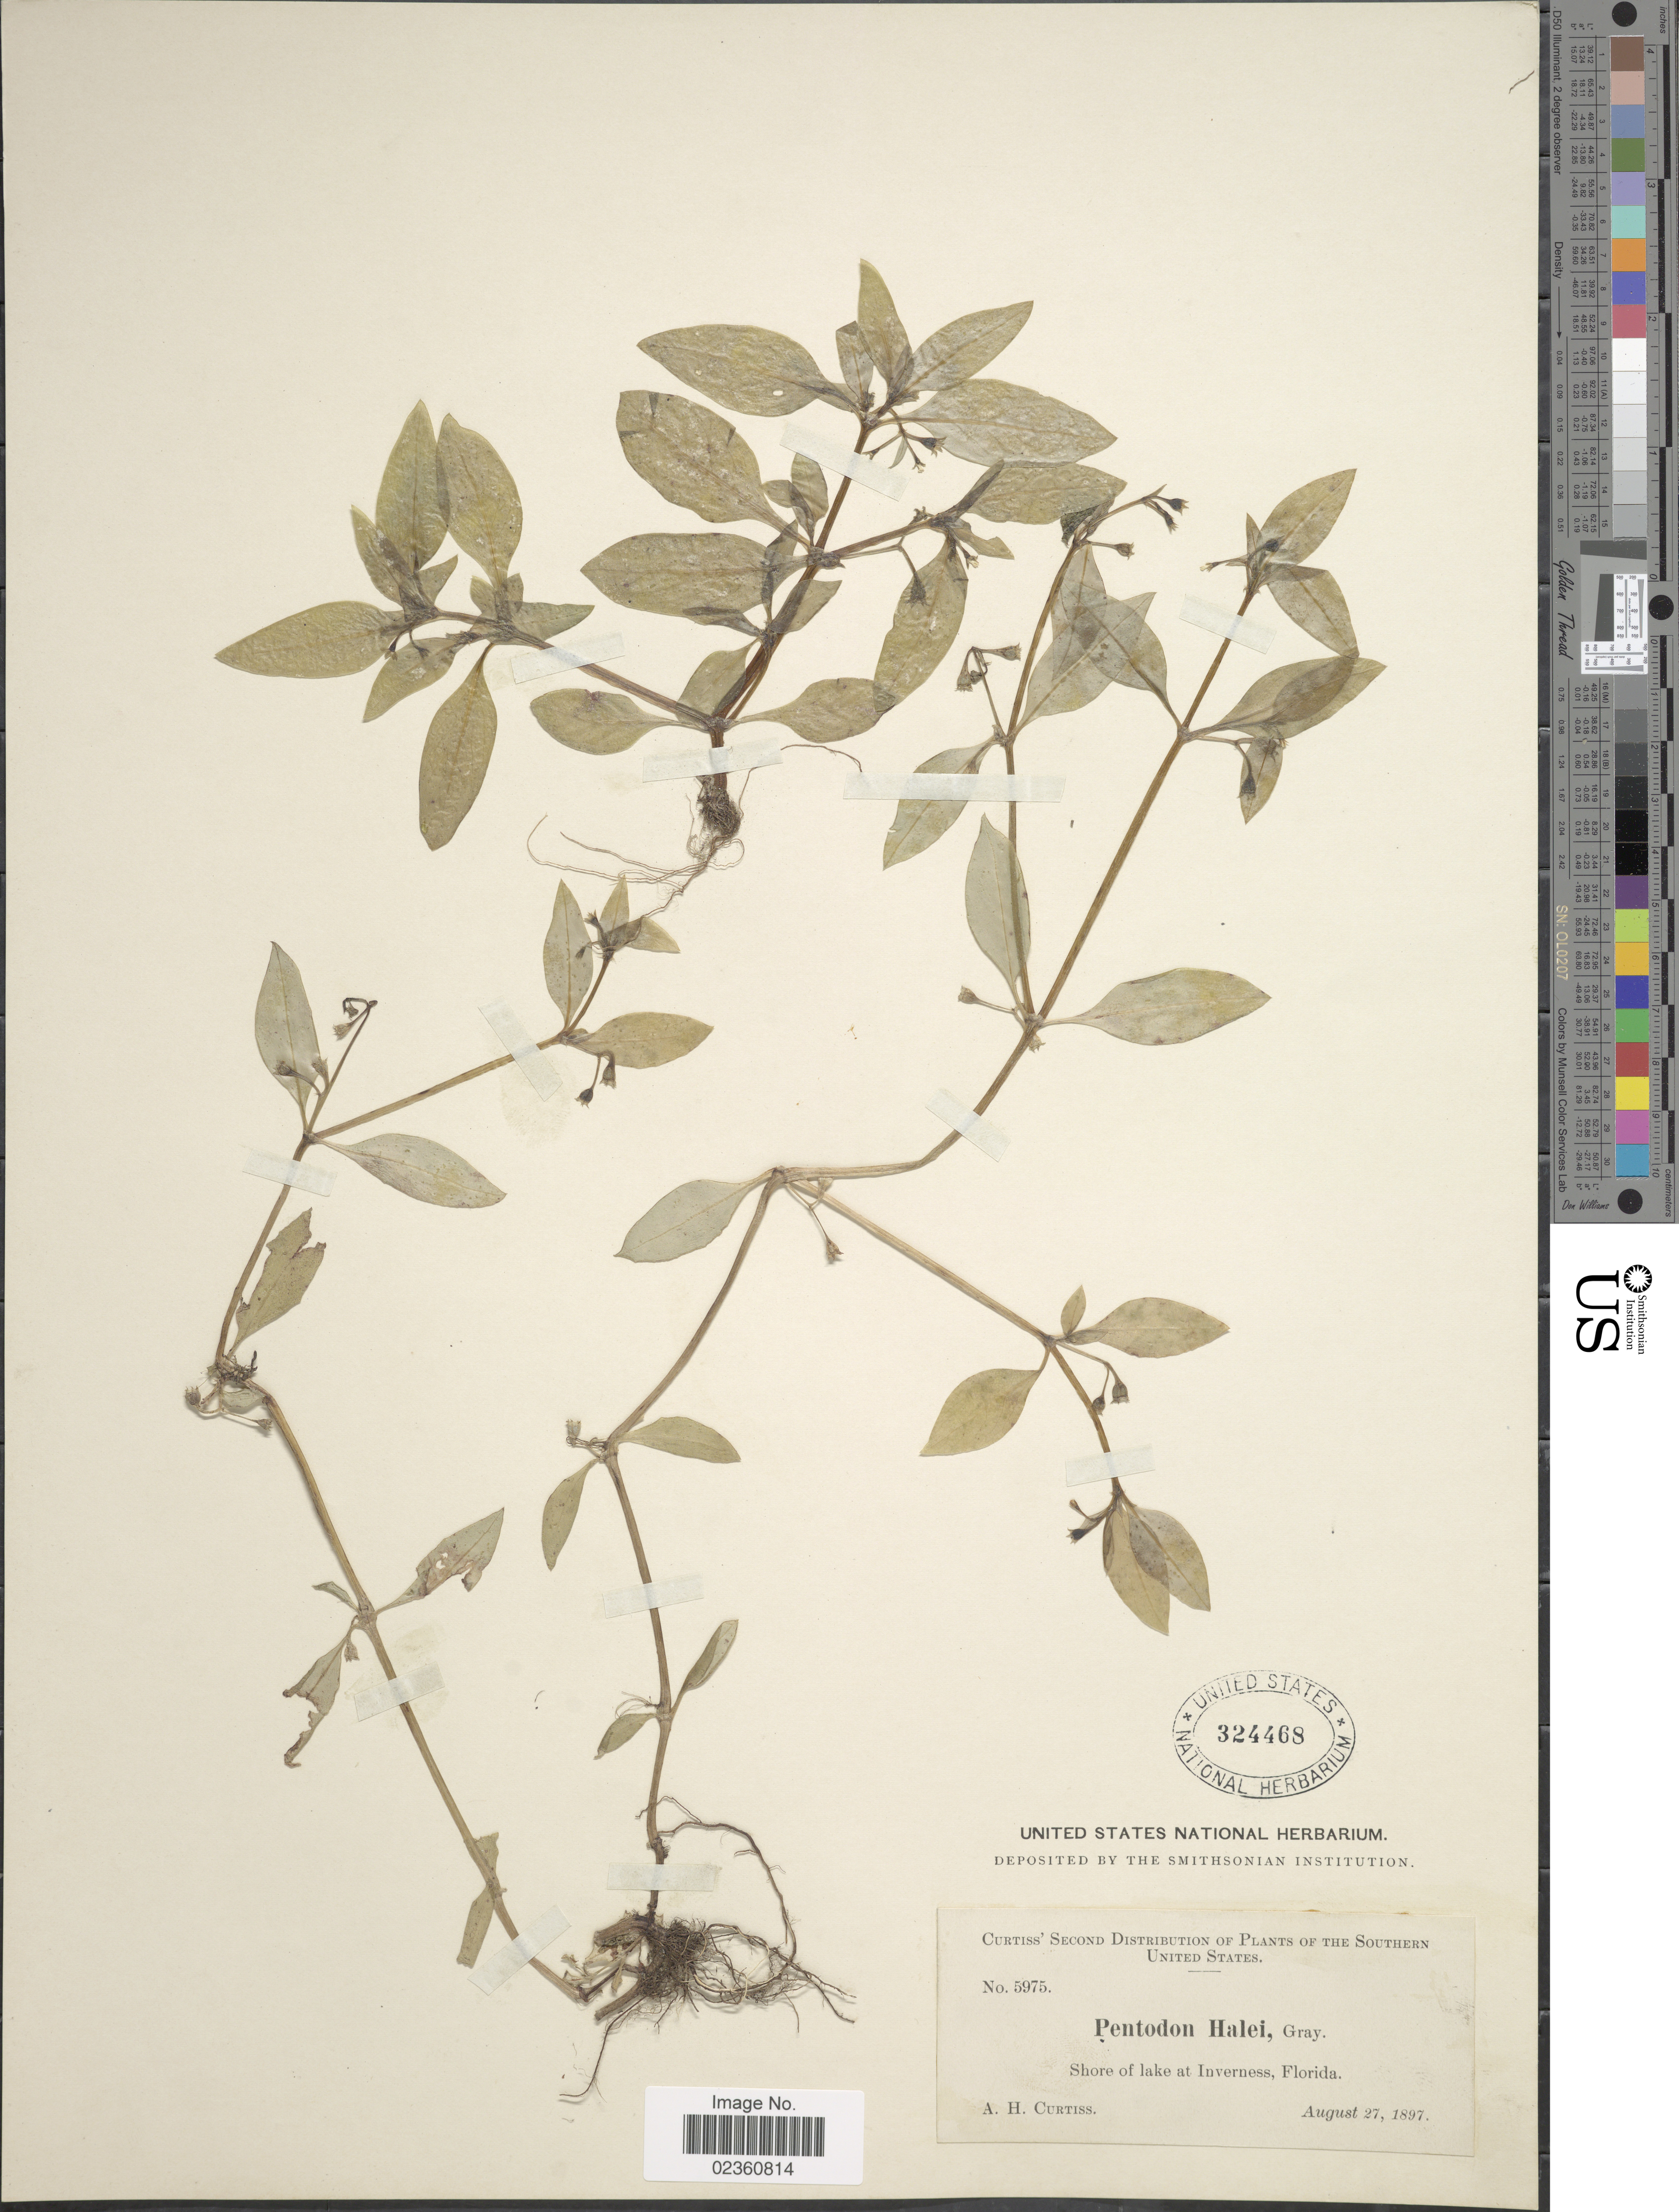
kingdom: Plantae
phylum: Tracheophyta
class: Magnoliopsida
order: Gentianales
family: Rubiaceae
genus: Pentodon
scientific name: Pentodon halei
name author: A. Gray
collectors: A. H. Curtiss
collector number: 5975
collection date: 1897-08-27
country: United States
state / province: Florida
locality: The Southern United States, Shore of lake at Inverness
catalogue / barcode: US 324468